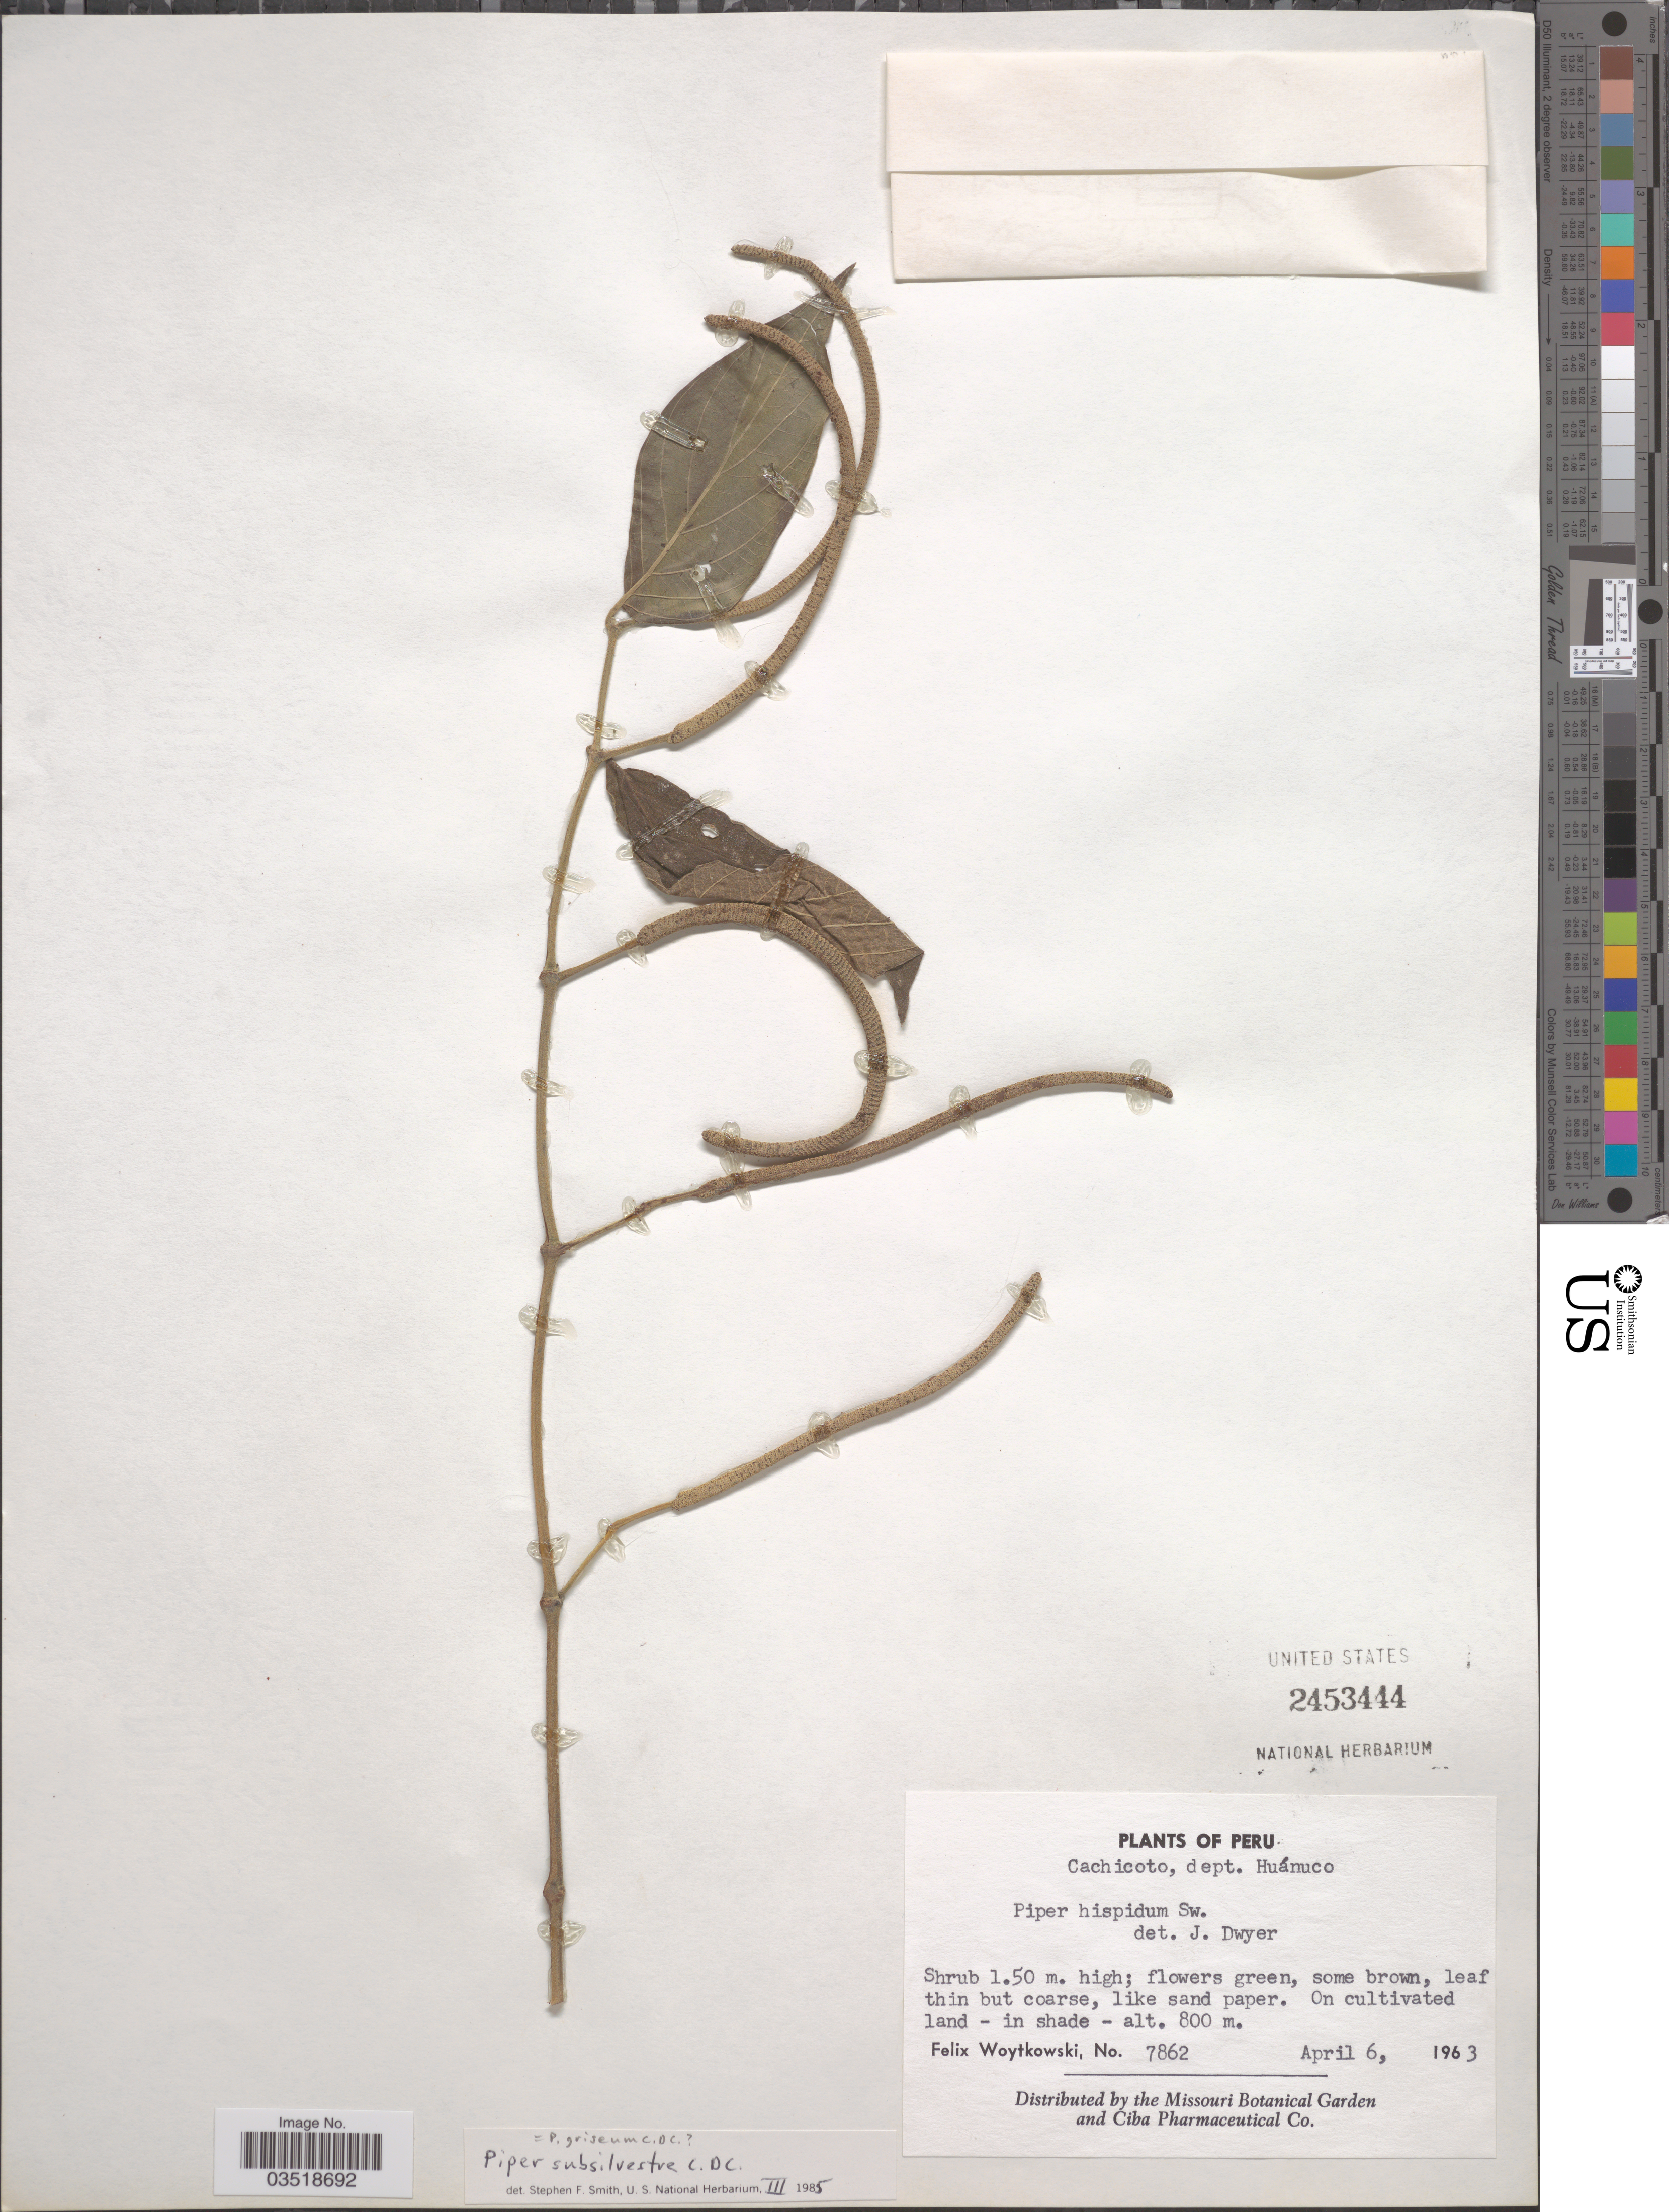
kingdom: Plantae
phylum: Tracheophyta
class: Magnoliopsida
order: Piperales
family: Piperaceae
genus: Piper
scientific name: Piper subsilvestre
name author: C. DC.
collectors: F. Woytkowski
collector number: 7862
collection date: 1963-04-06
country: Peru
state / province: Huánuco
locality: Cachicoto, dept. Huánuco.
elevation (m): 800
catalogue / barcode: US 2453444